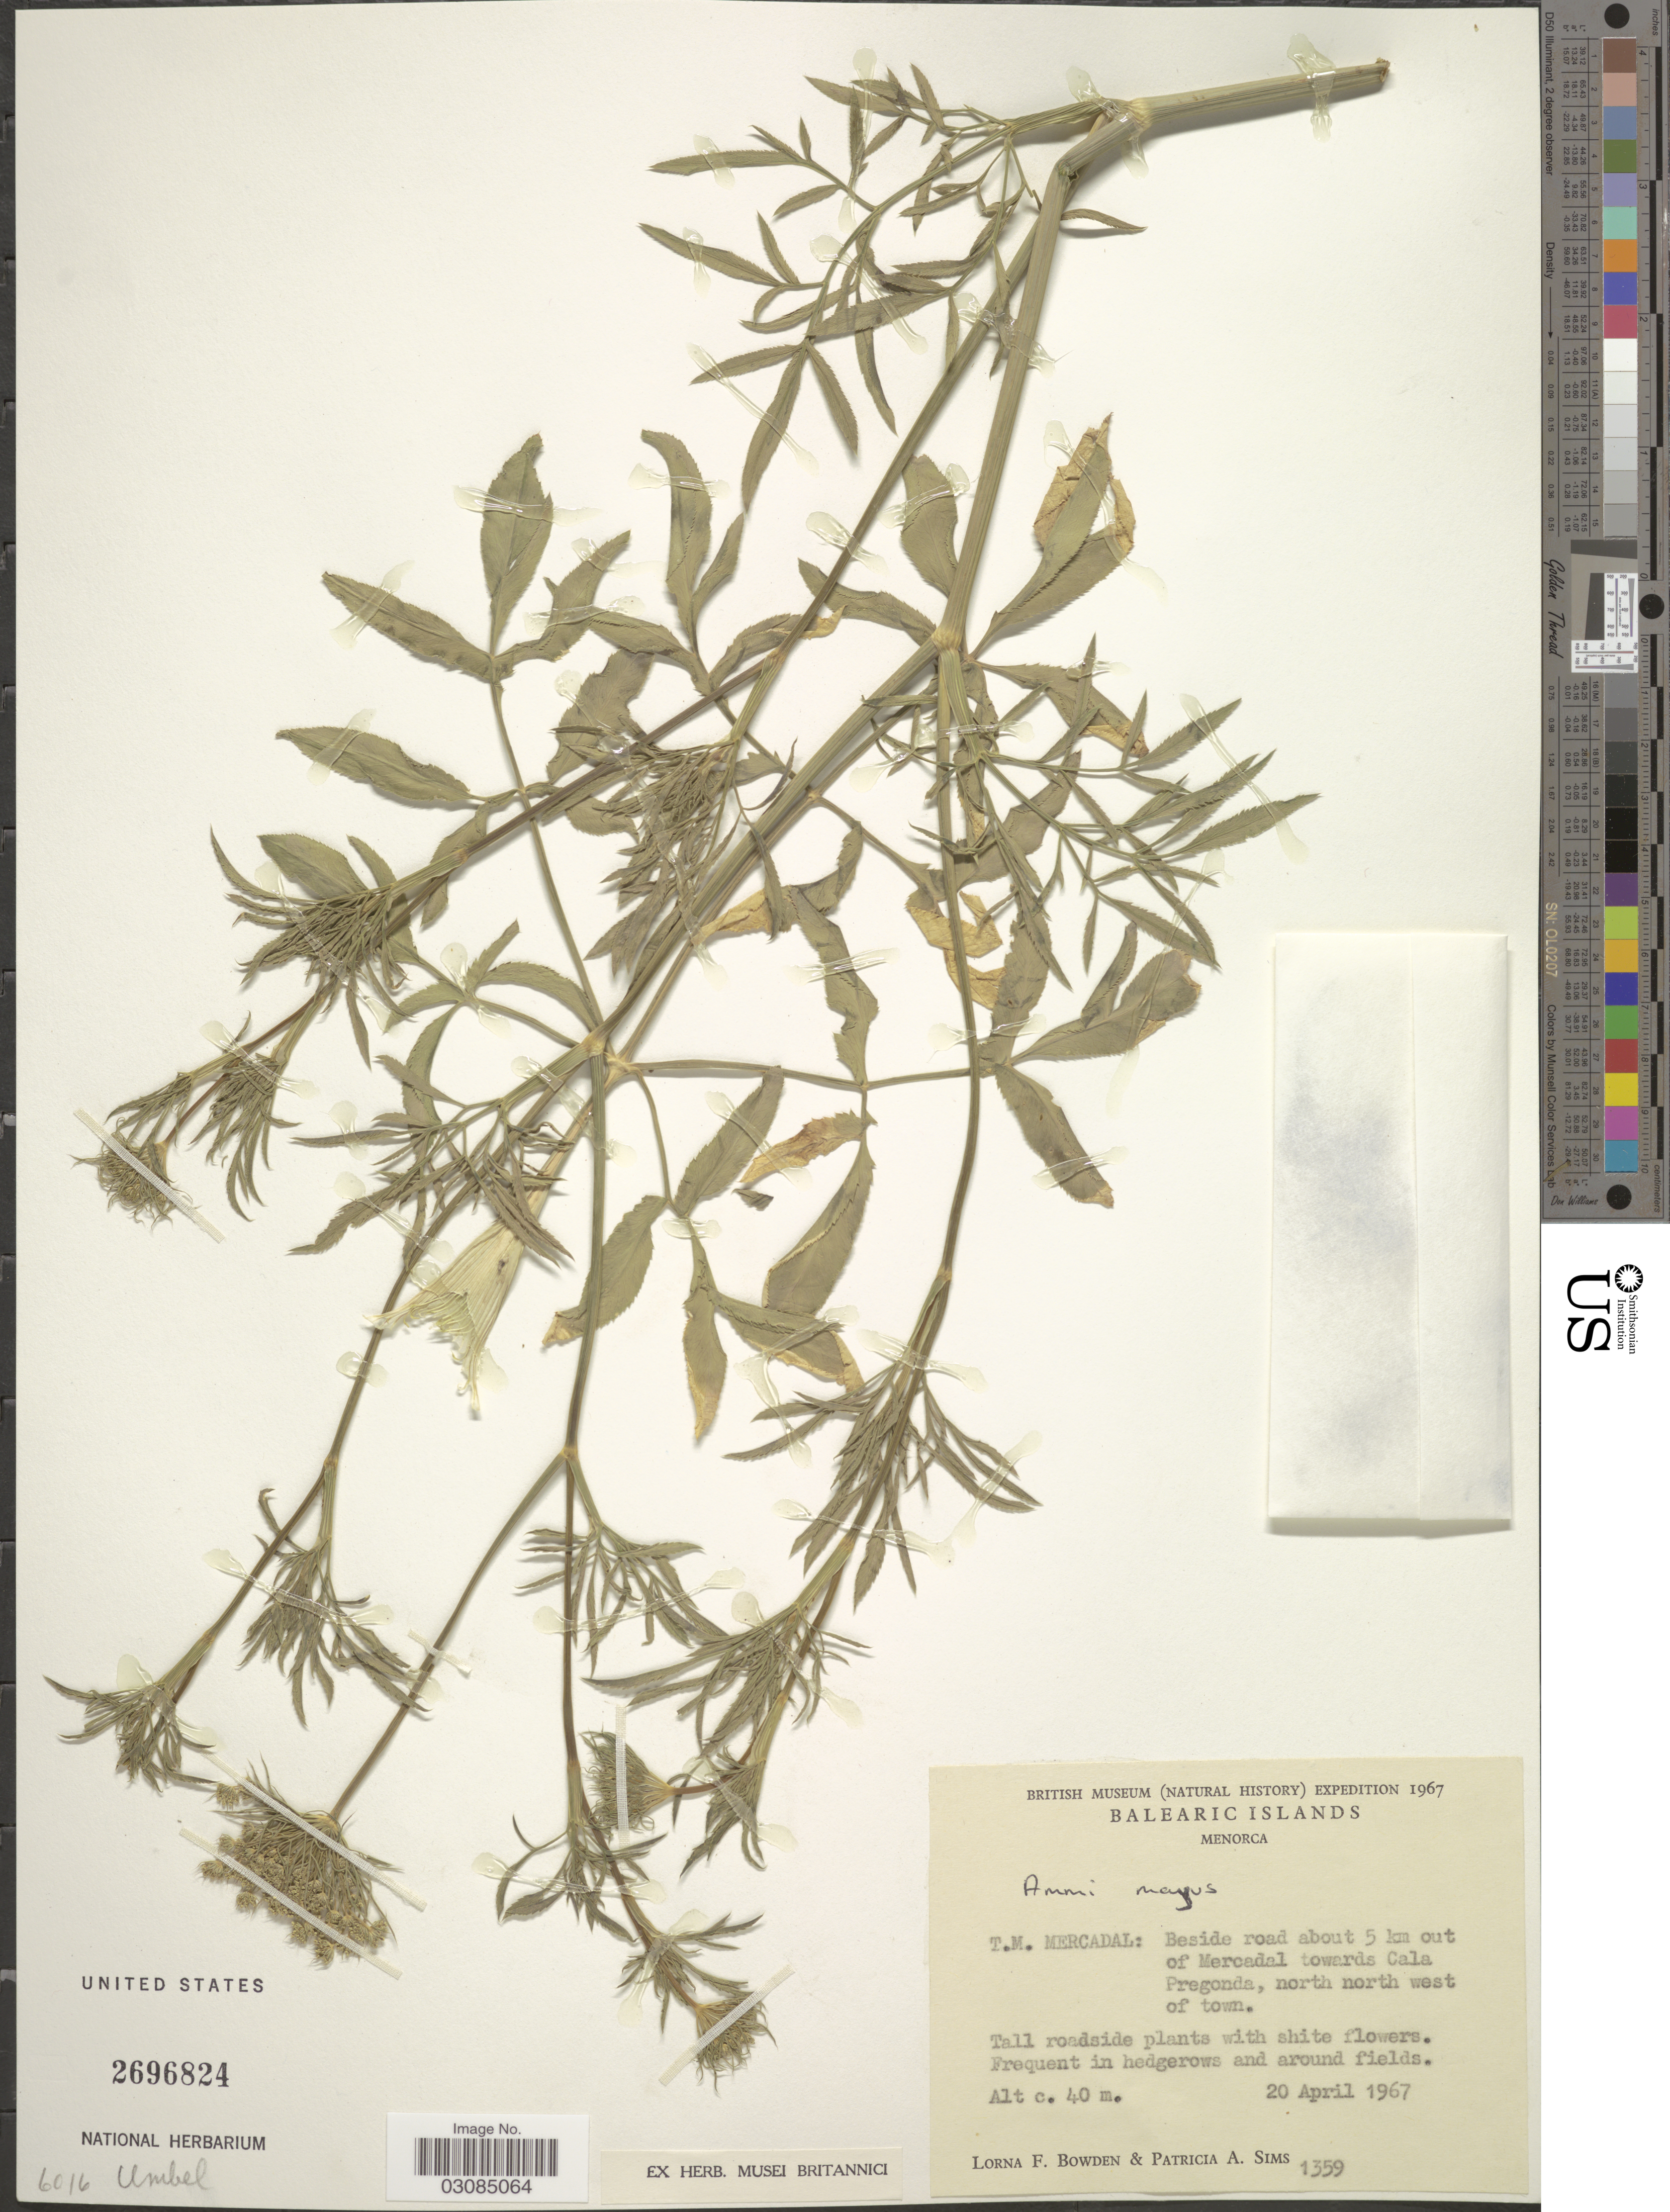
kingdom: Plantae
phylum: Tracheophyta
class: Magnoliopsida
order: Apiales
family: Apiaceae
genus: Ammi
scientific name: Ammi majus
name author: L.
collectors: L. F. Bowden & P. A. Sims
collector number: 1359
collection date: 1967-04-20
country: Spain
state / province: Islas Baleares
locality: Balearic Islands. Menorca. T.M. Mercadal: Beside road about 5 km out of Mercadal towards Cala Pregonda, north north west of town.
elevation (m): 40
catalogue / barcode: US 2696824